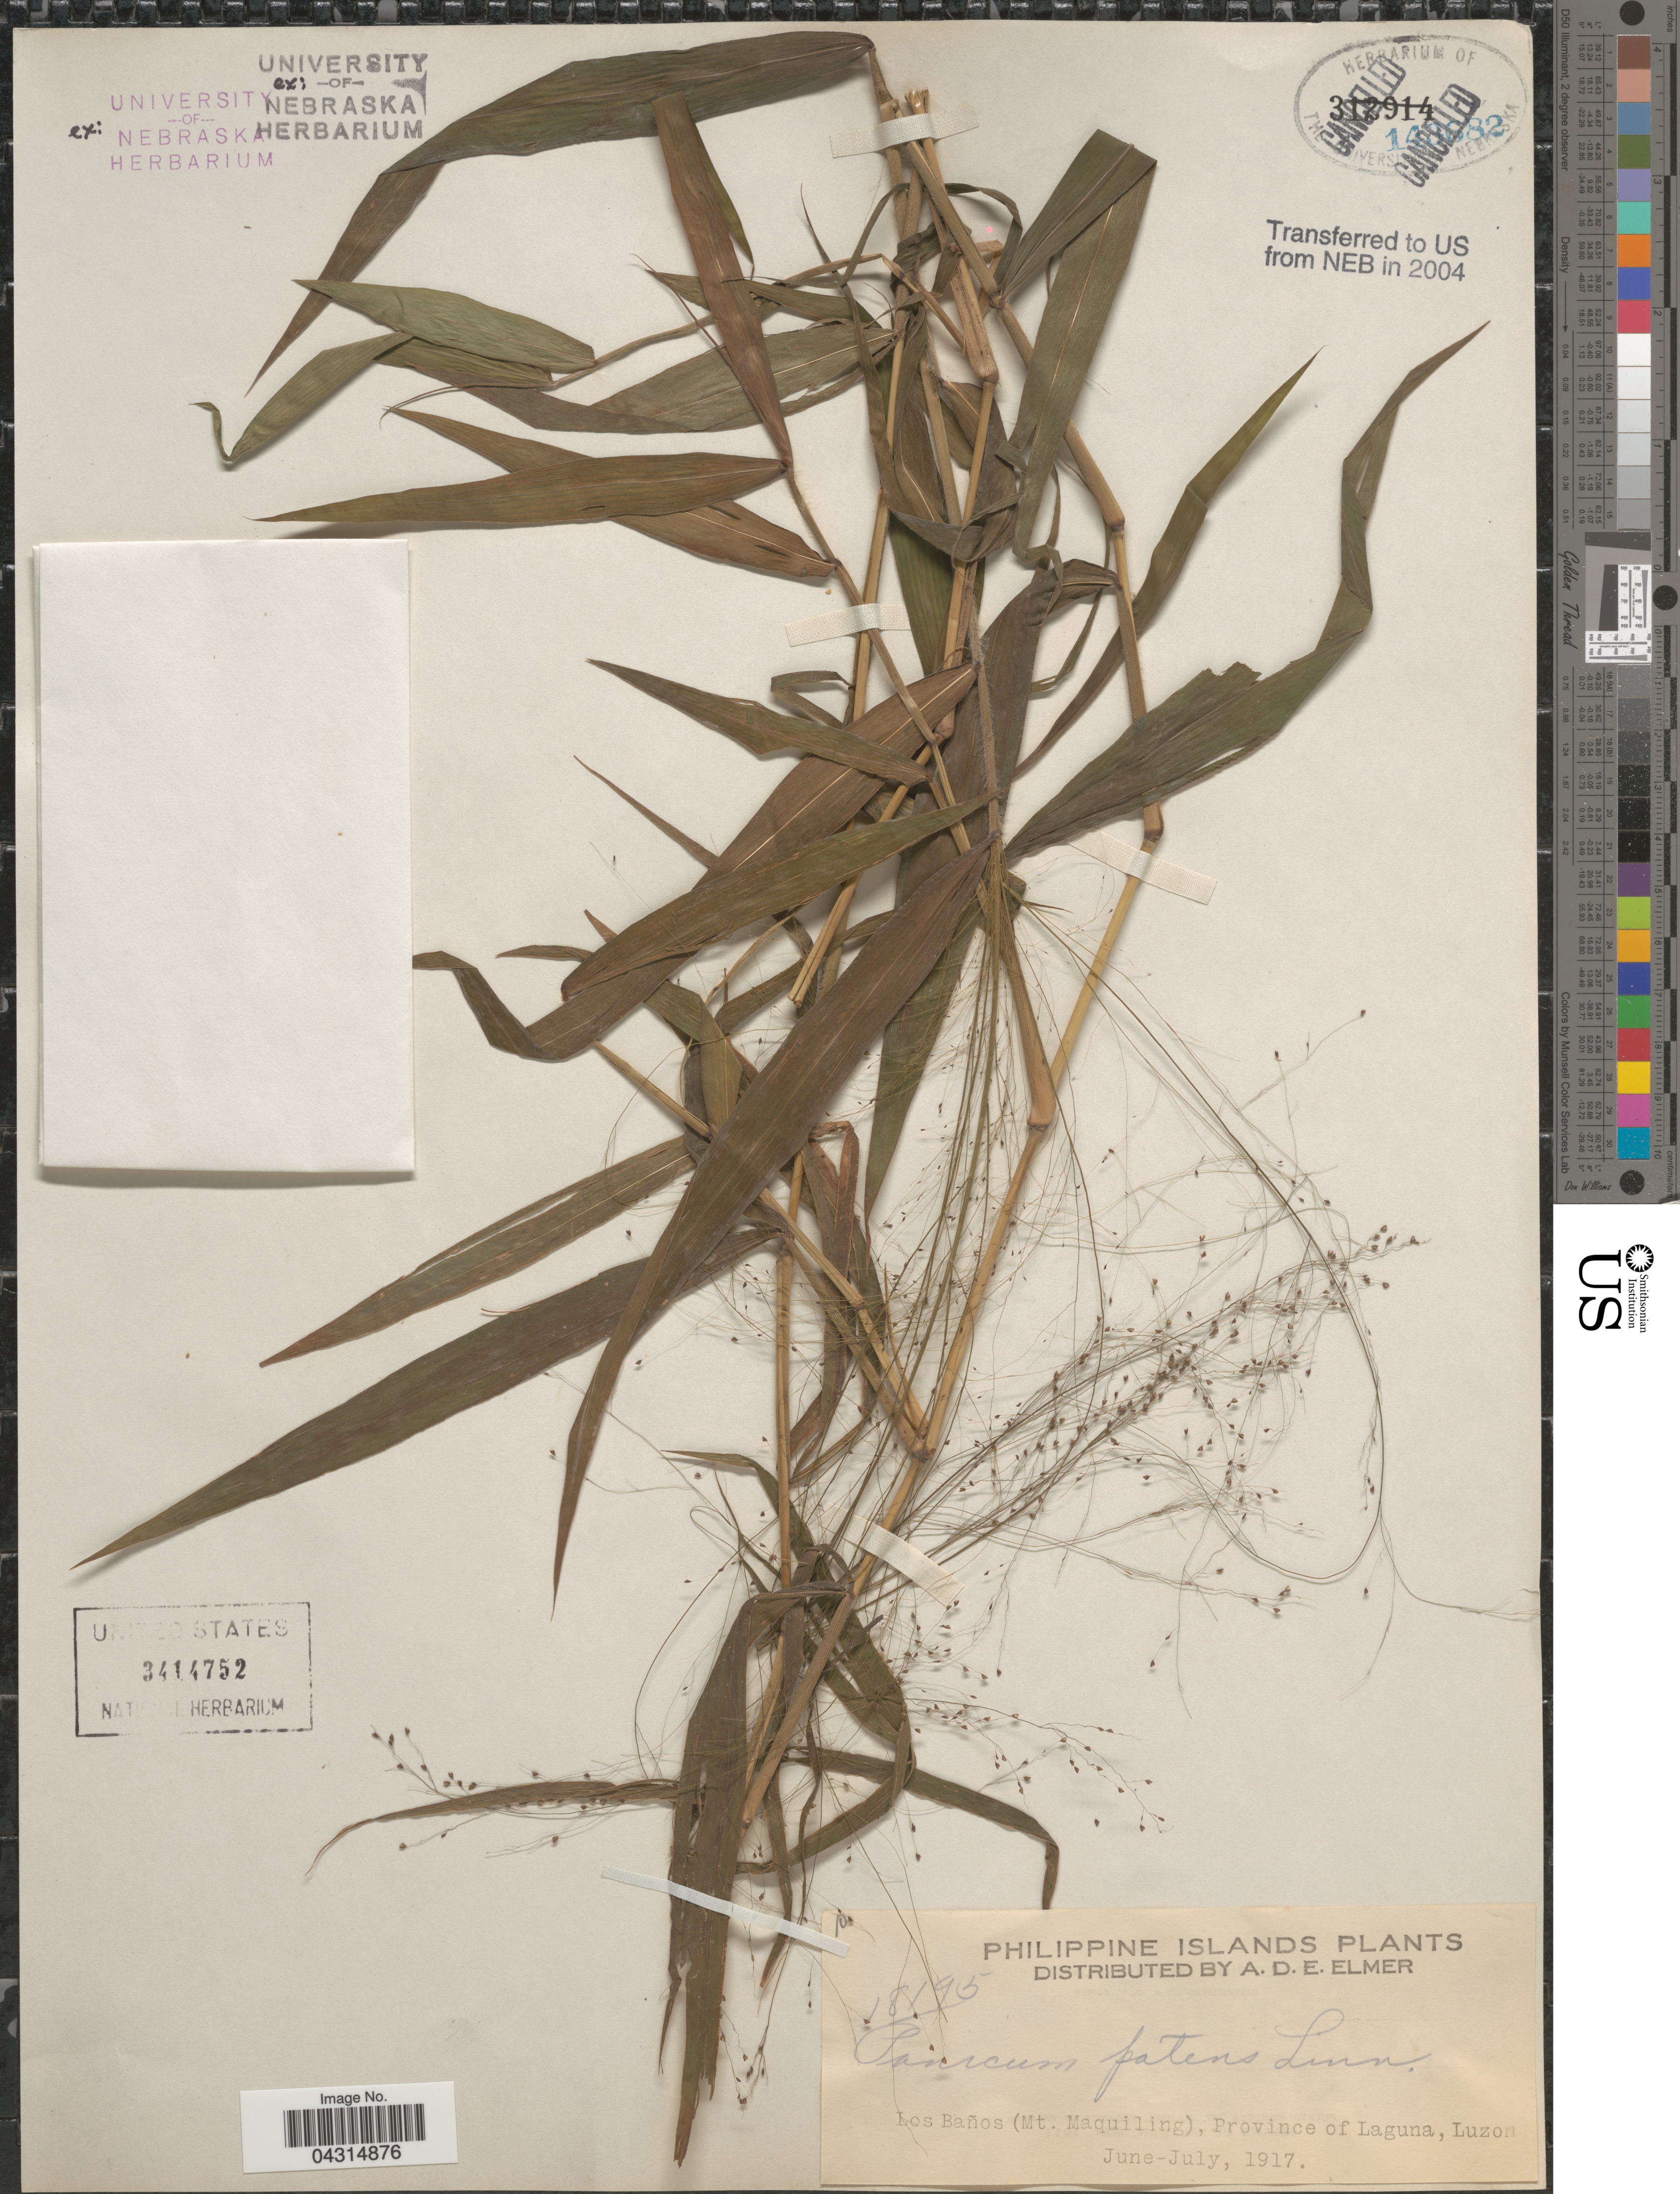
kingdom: Plantae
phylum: Tracheophyta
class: Liliopsida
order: Poales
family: Poaceae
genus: Cyrtococcum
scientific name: Cyrtococcum patens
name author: (L.) A. Camus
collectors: A. D. E. Elmer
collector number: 18195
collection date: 1917-06/1917-07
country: Philippines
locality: Los Baños (Mt. Maquiling), Province of Laguna, Luzon.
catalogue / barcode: US 3414752